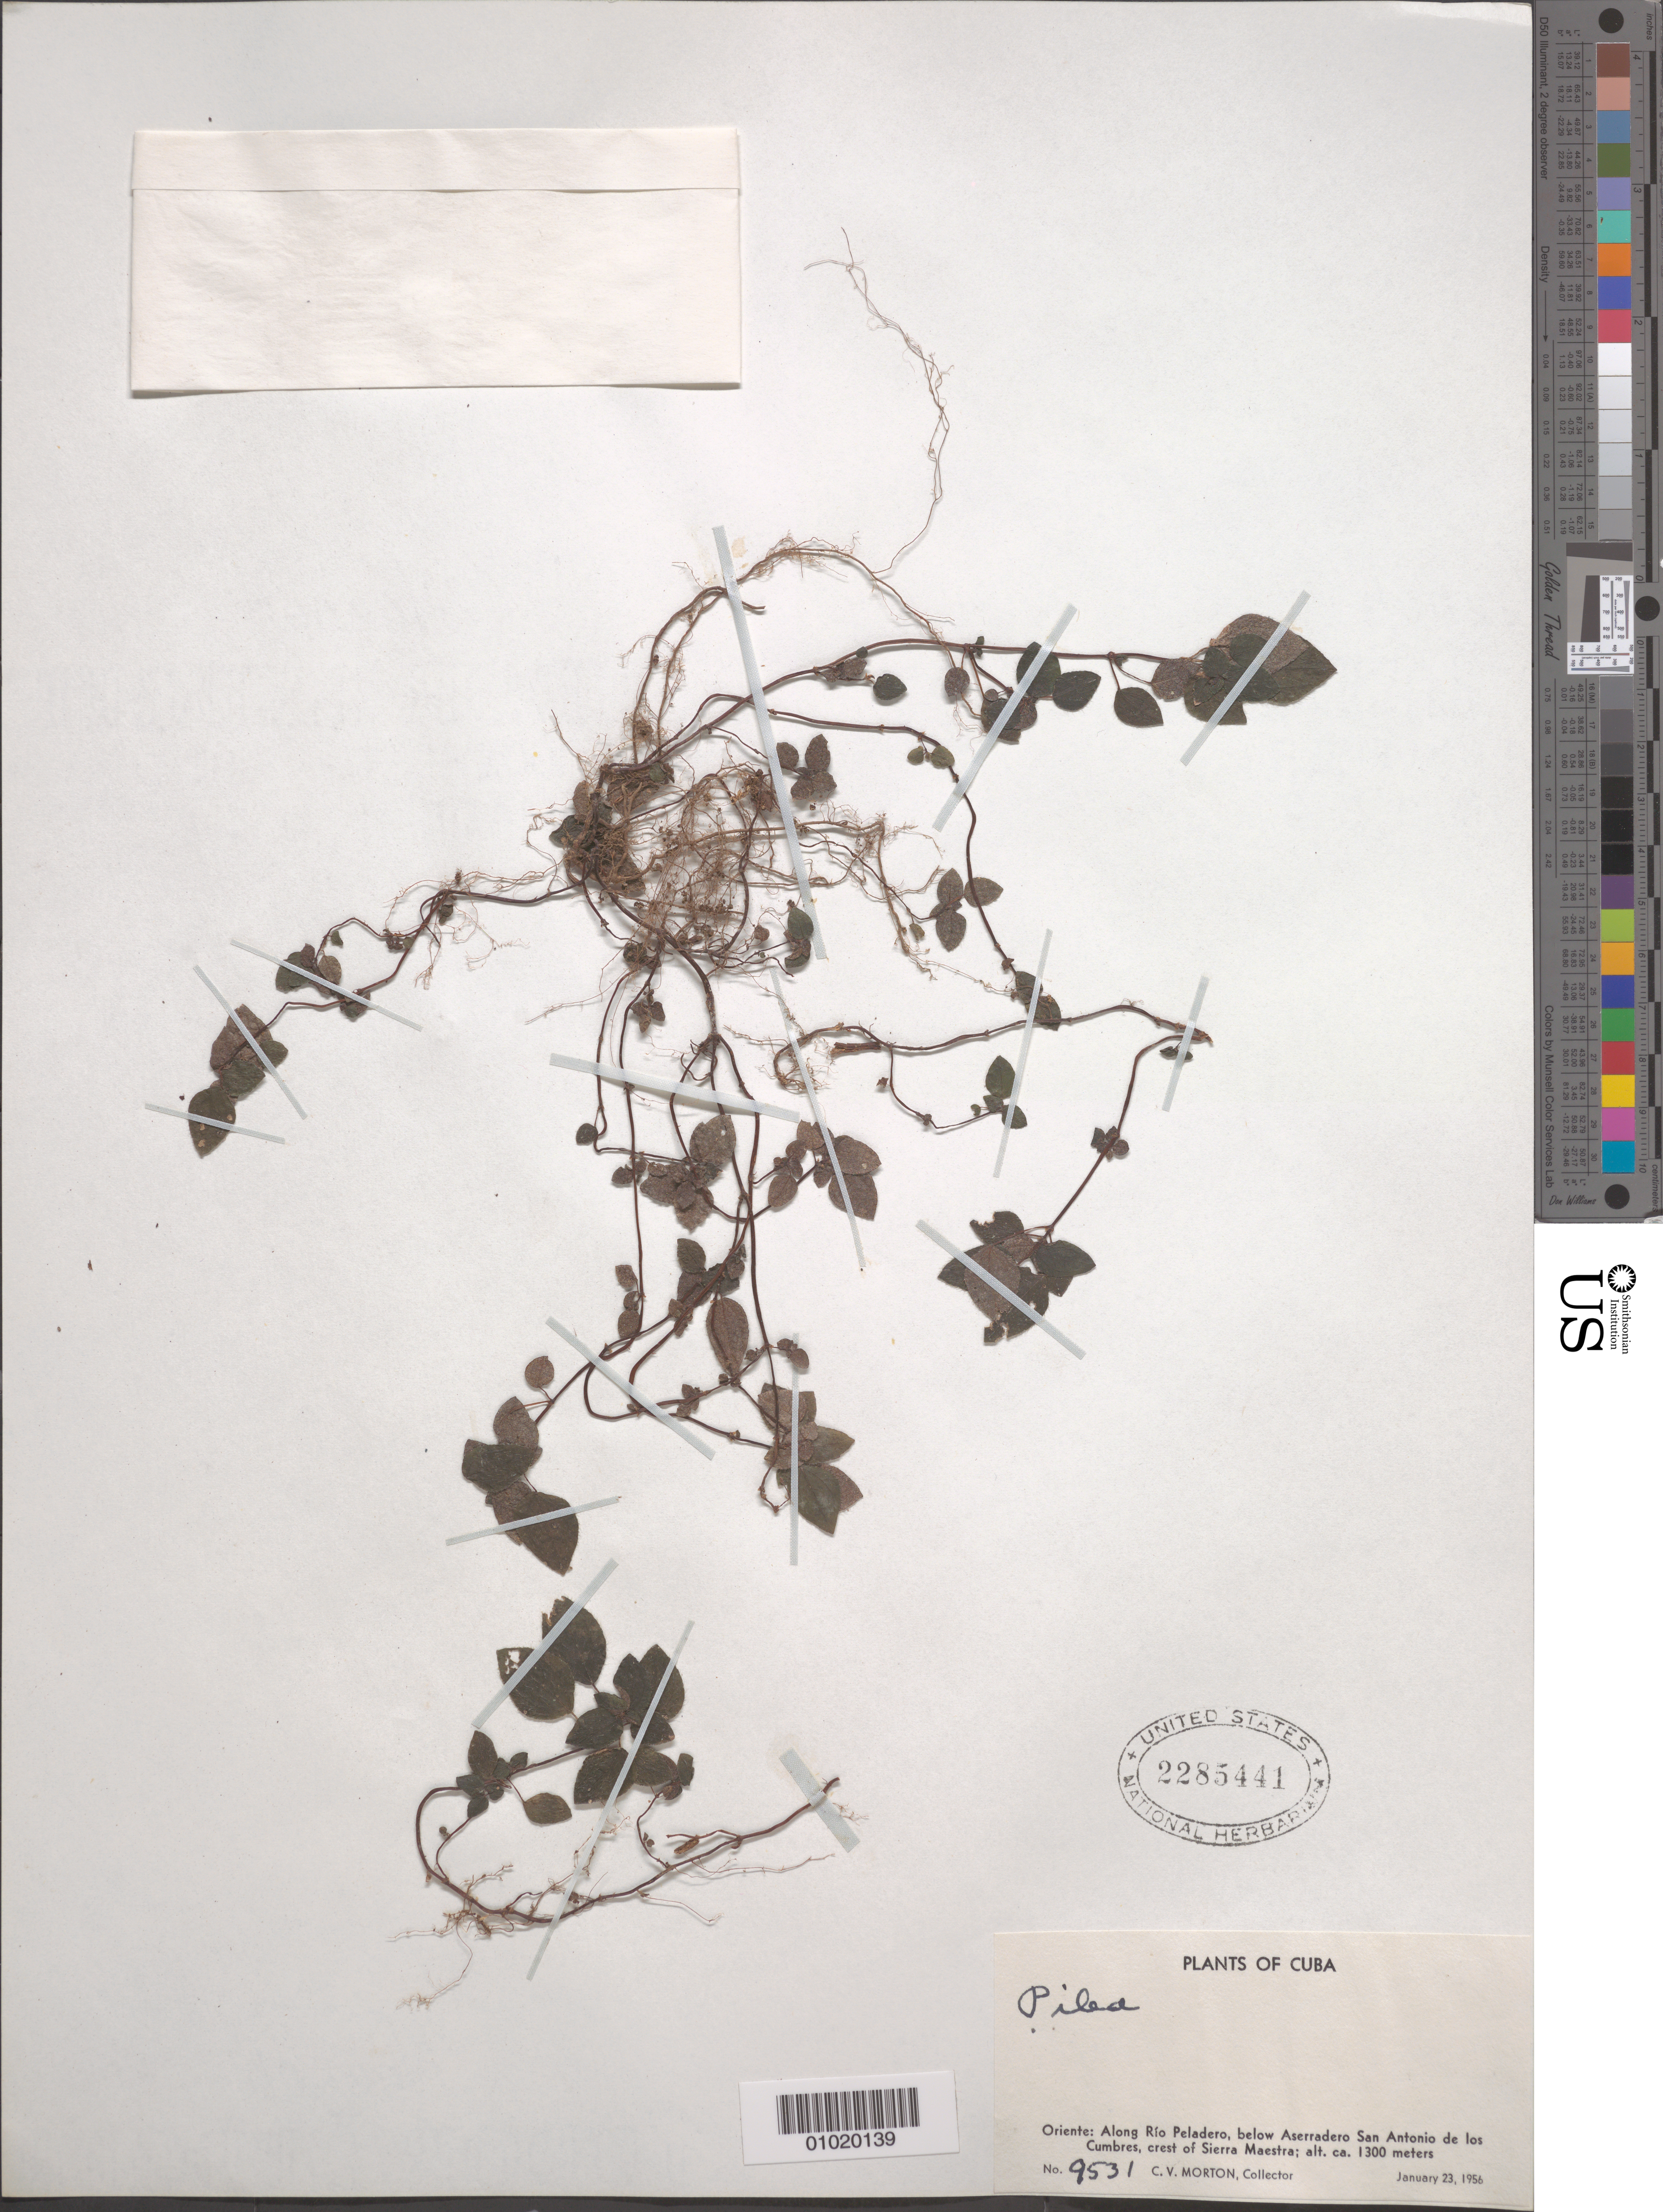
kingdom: Plantae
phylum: Tracheophyta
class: Magnoliopsida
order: Rosales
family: Urticaceae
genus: Pilea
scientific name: Pilea sp.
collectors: C. V. Morton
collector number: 9531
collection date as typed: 23 Jan 1956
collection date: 1956-01-23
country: Cuba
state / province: Granma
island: Cuba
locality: Along Rio Peladero, below Aserradero San Antonio de los Cumbres, crest of Sierra Maestra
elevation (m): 1300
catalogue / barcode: US 2285441